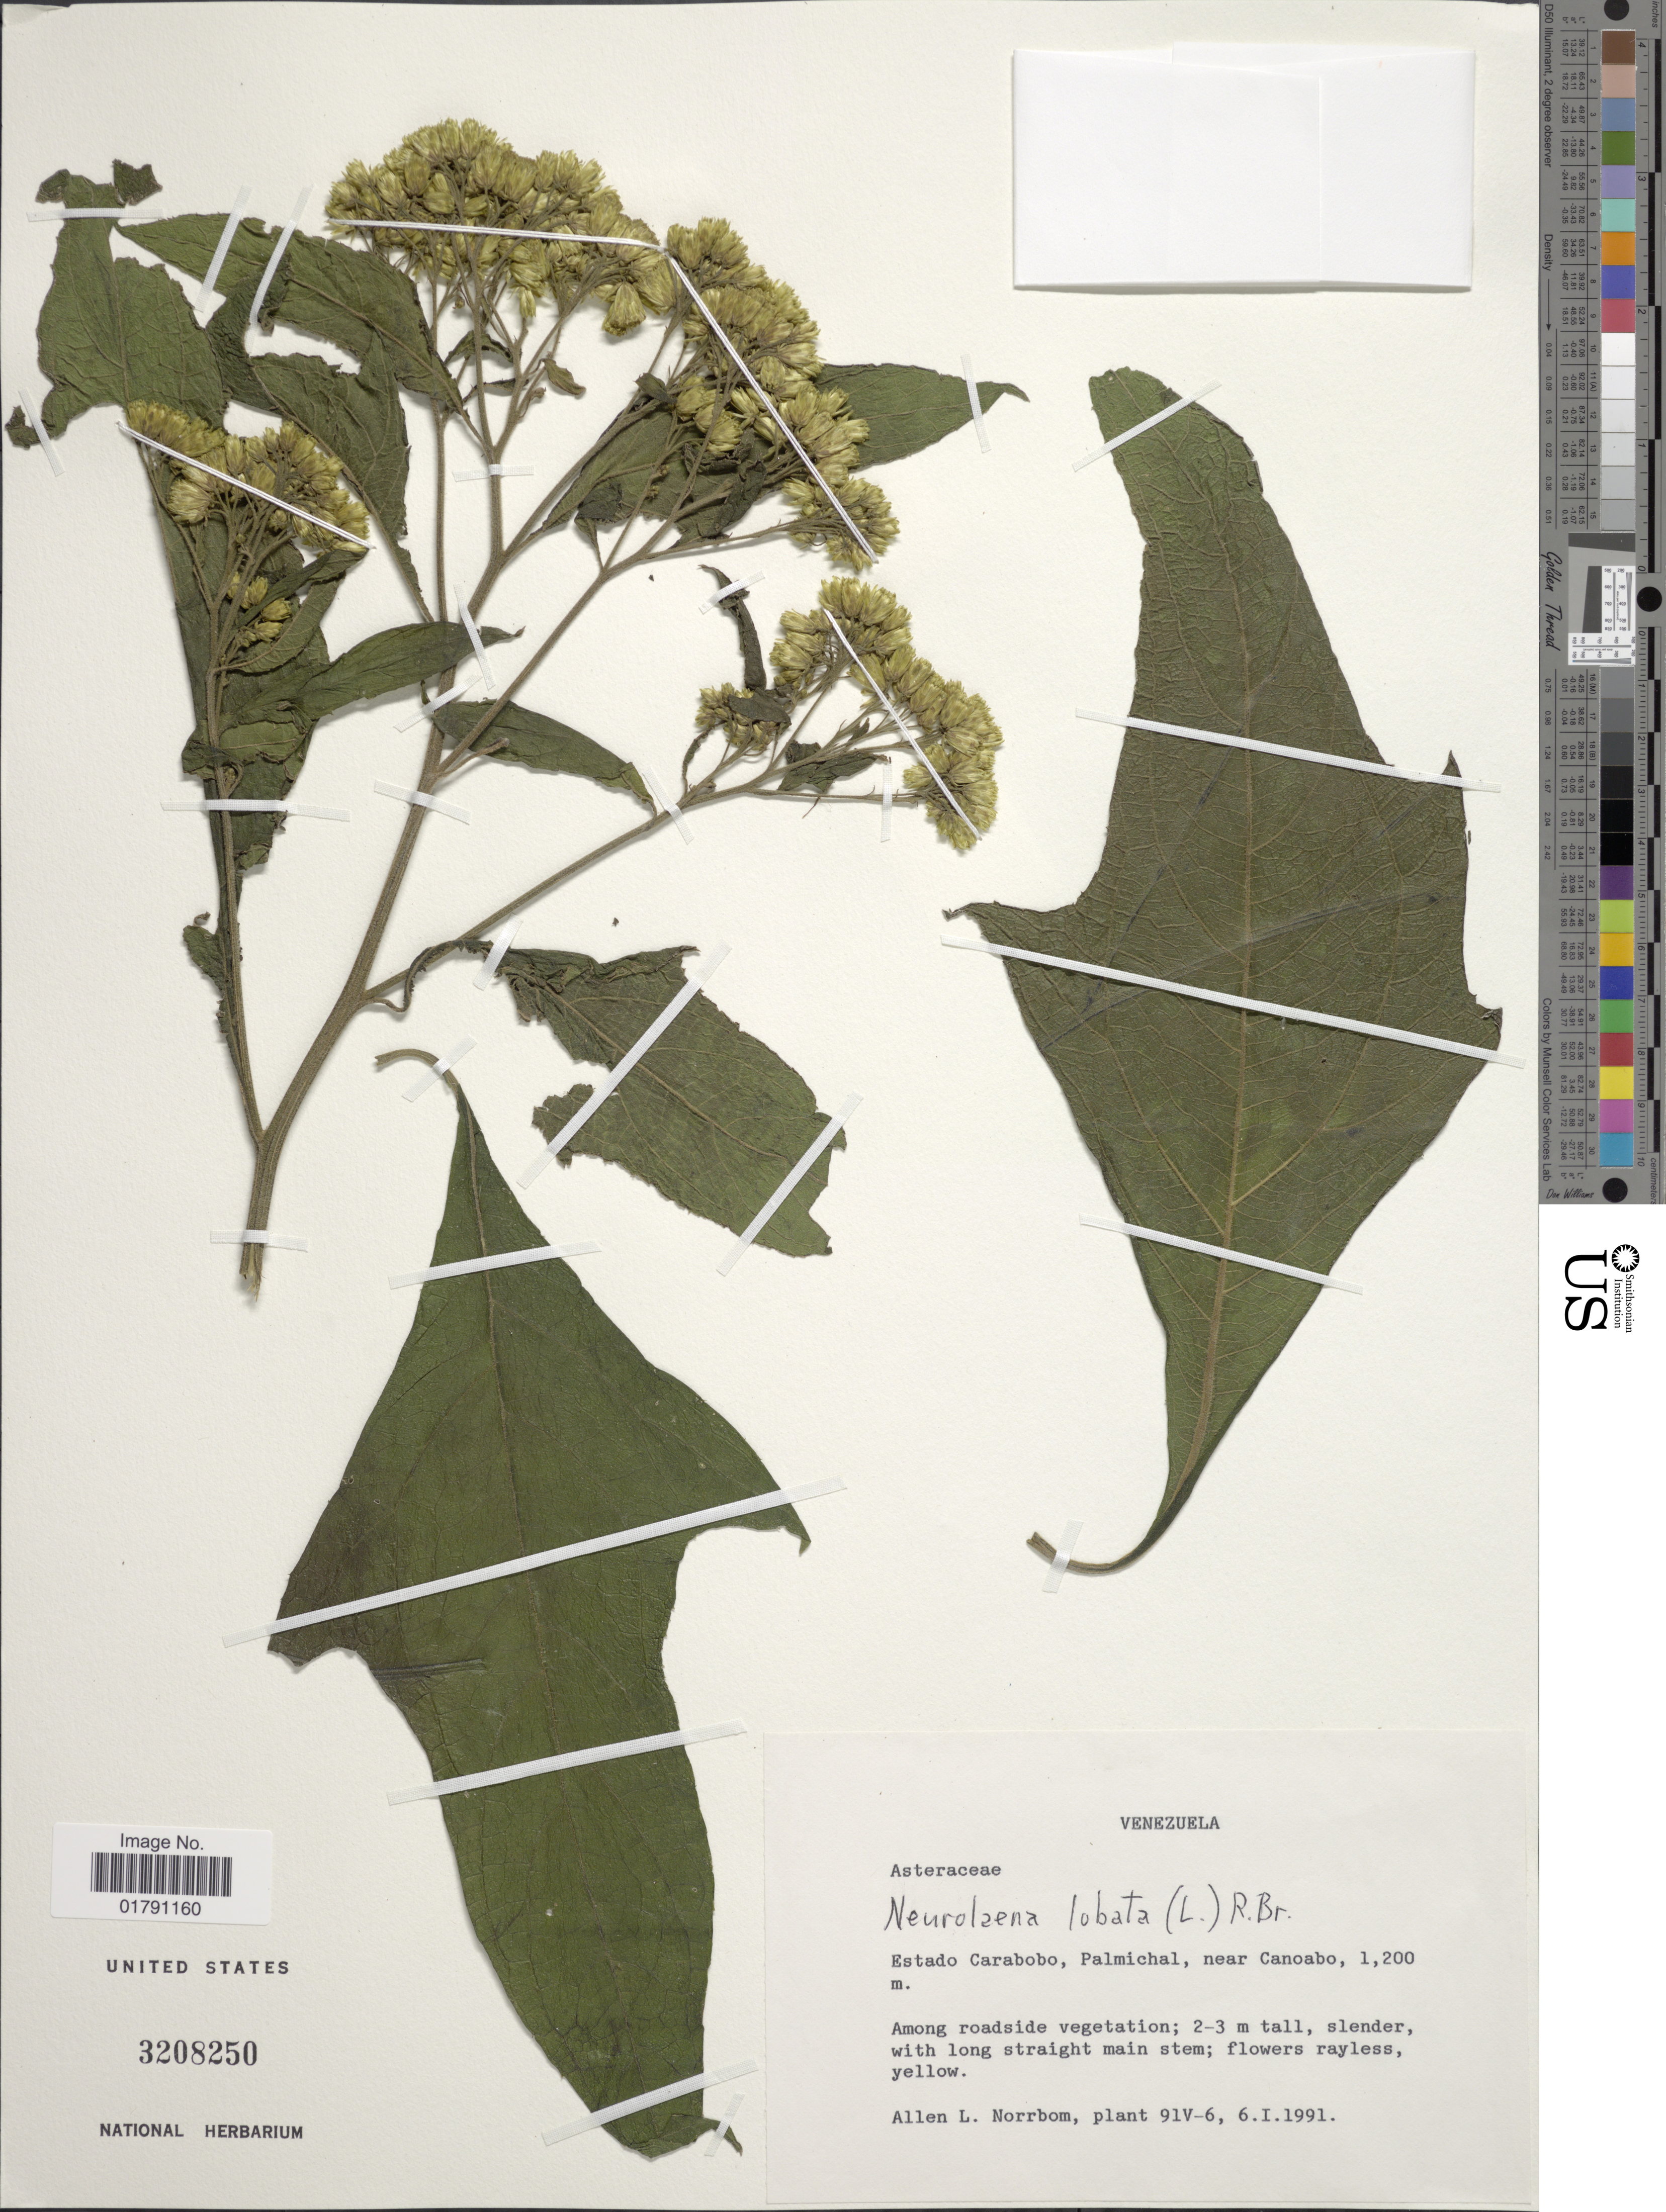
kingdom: Plantae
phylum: Tracheophyta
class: Magnoliopsida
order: Asterales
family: Asteraceae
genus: Neurolaena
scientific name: Neurolaena lobata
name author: (L.) R. Br. ex Cass.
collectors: A. L. Norrbom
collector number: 91V-6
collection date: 1991-01-06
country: Venezuela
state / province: Carabobo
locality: Palmichal, near Canoabo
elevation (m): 1200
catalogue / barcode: US 3208250